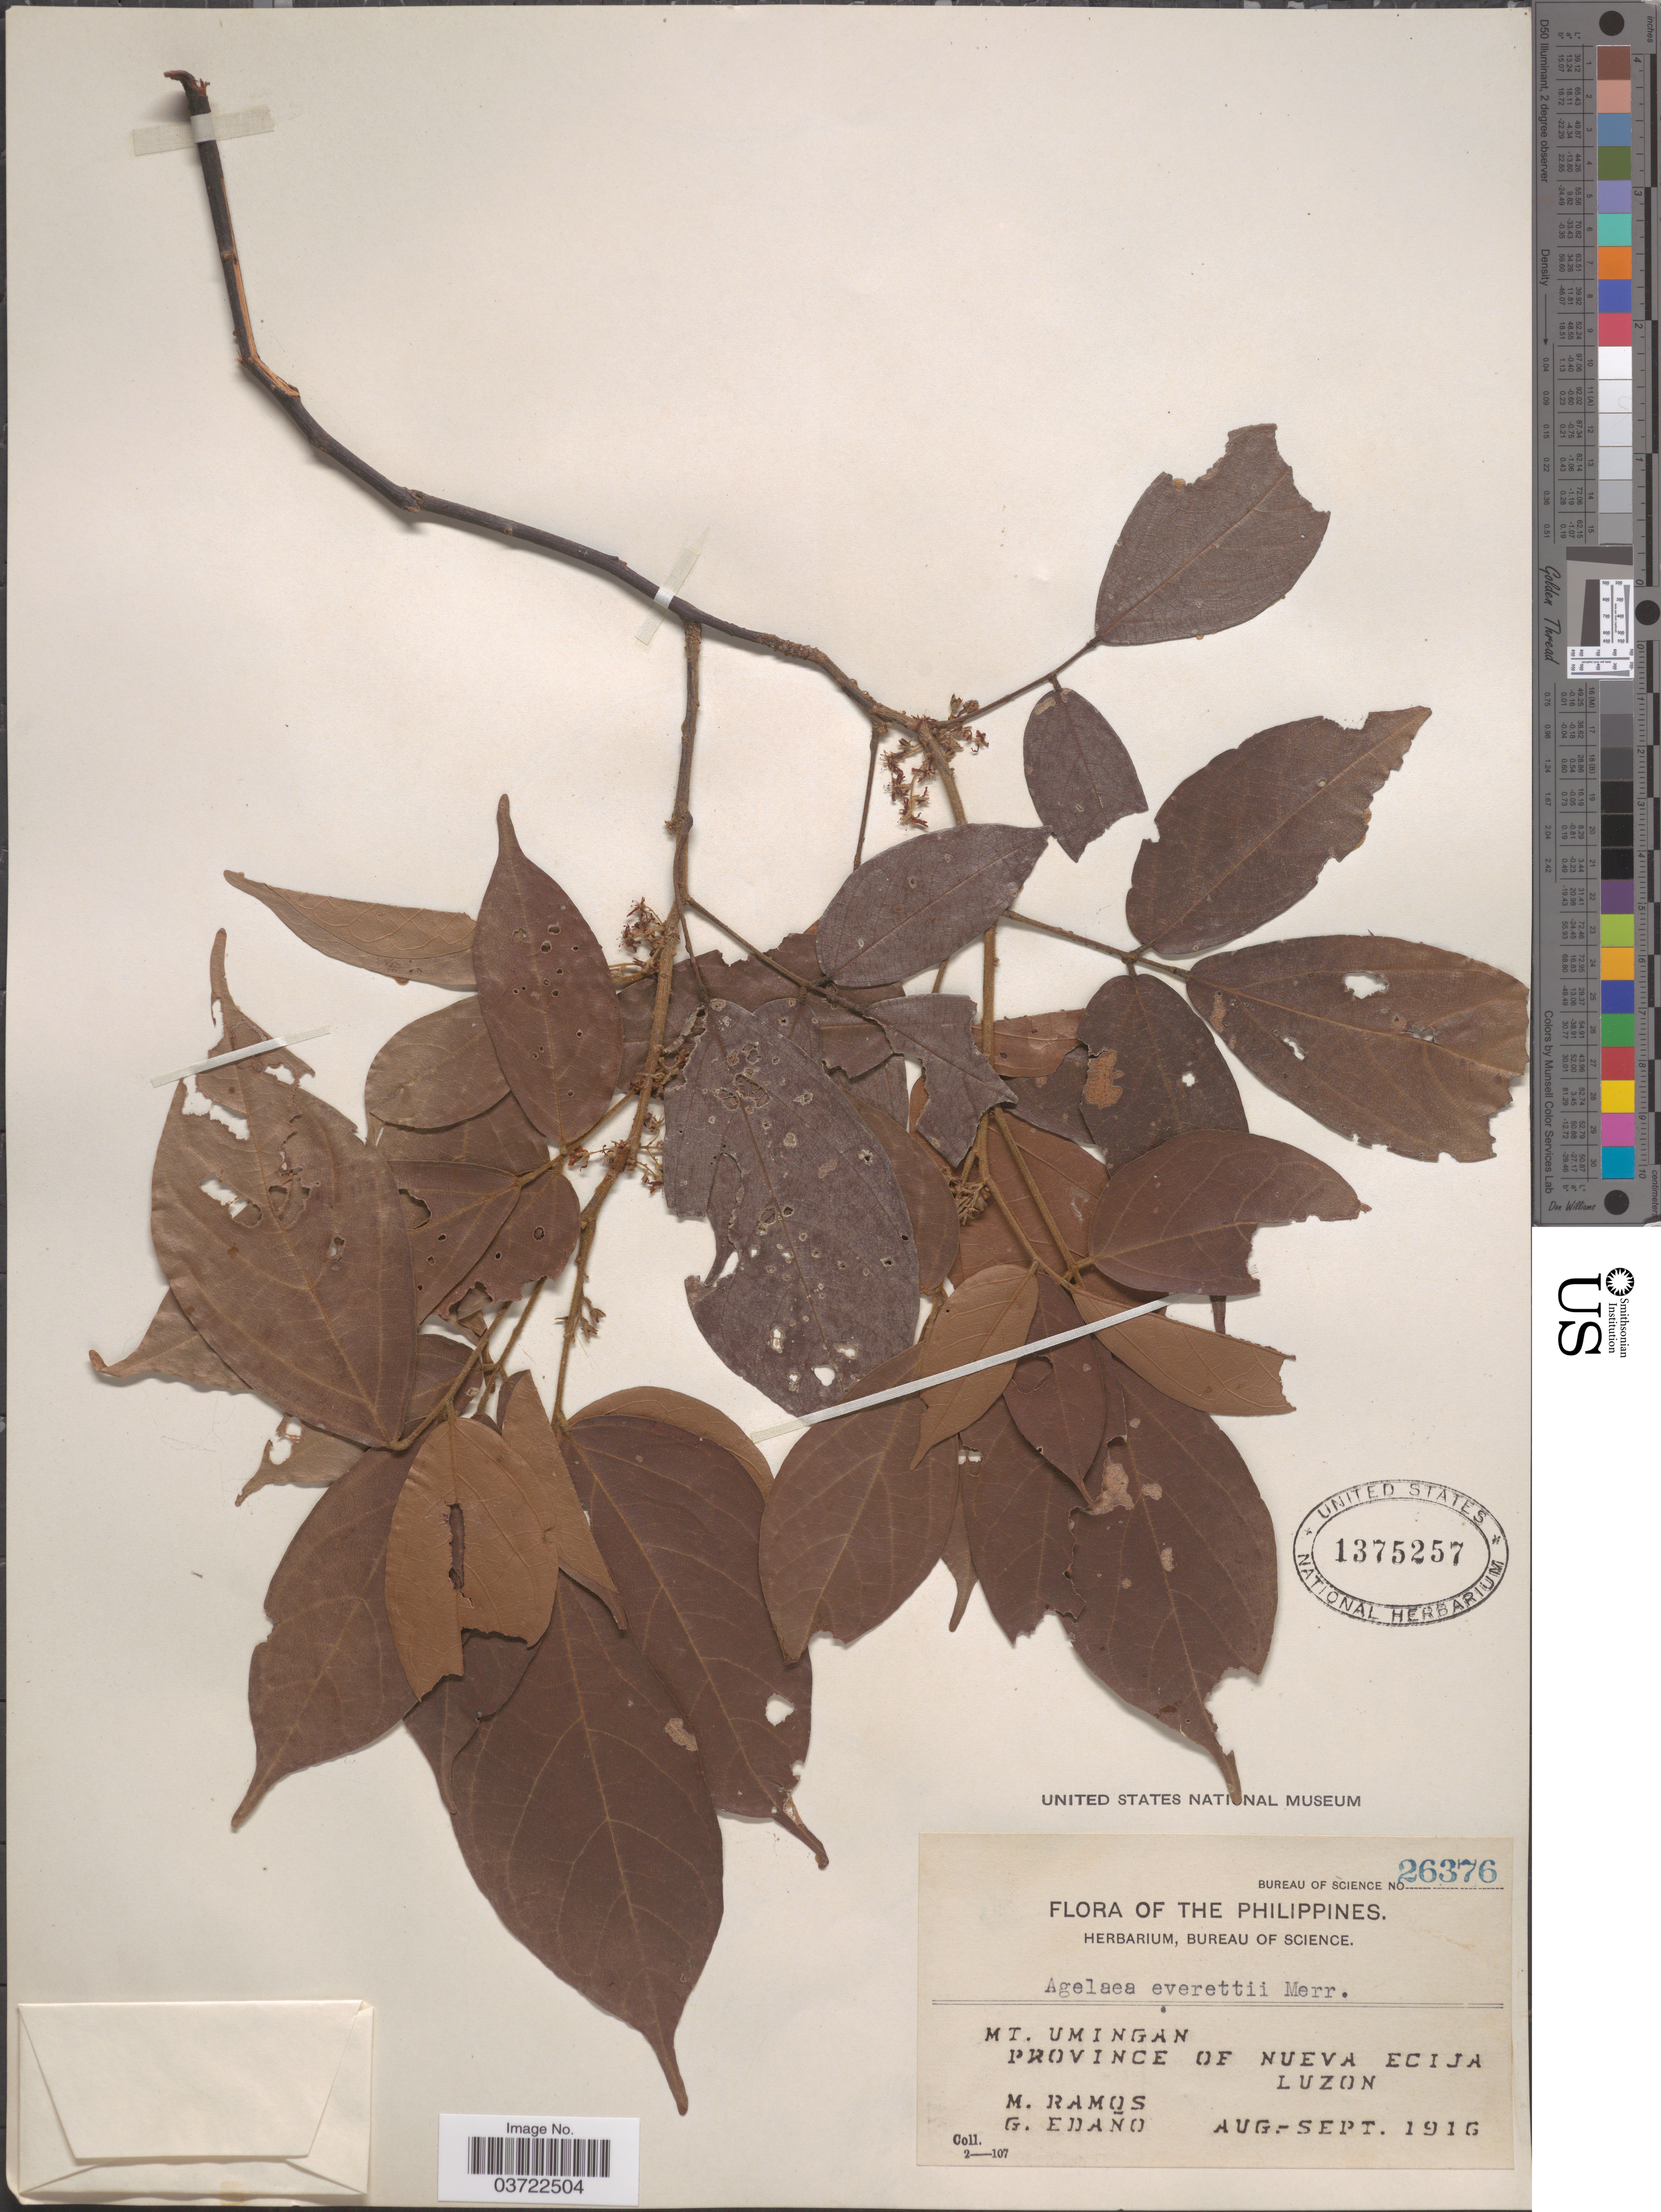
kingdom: Plantae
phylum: Tracheophyta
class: Magnoliopsida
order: Oxalidales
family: Connaraceae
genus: Agelaea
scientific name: Agelaea borneensis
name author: (Hook. f.) Merr.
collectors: M. Ramos & G. Edaño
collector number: Bureau of Science 26376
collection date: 1916-08/1916-09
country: Philippines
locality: Mt. Umingan, Province of Neuva Ecija, Luzon.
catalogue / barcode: US 1375257